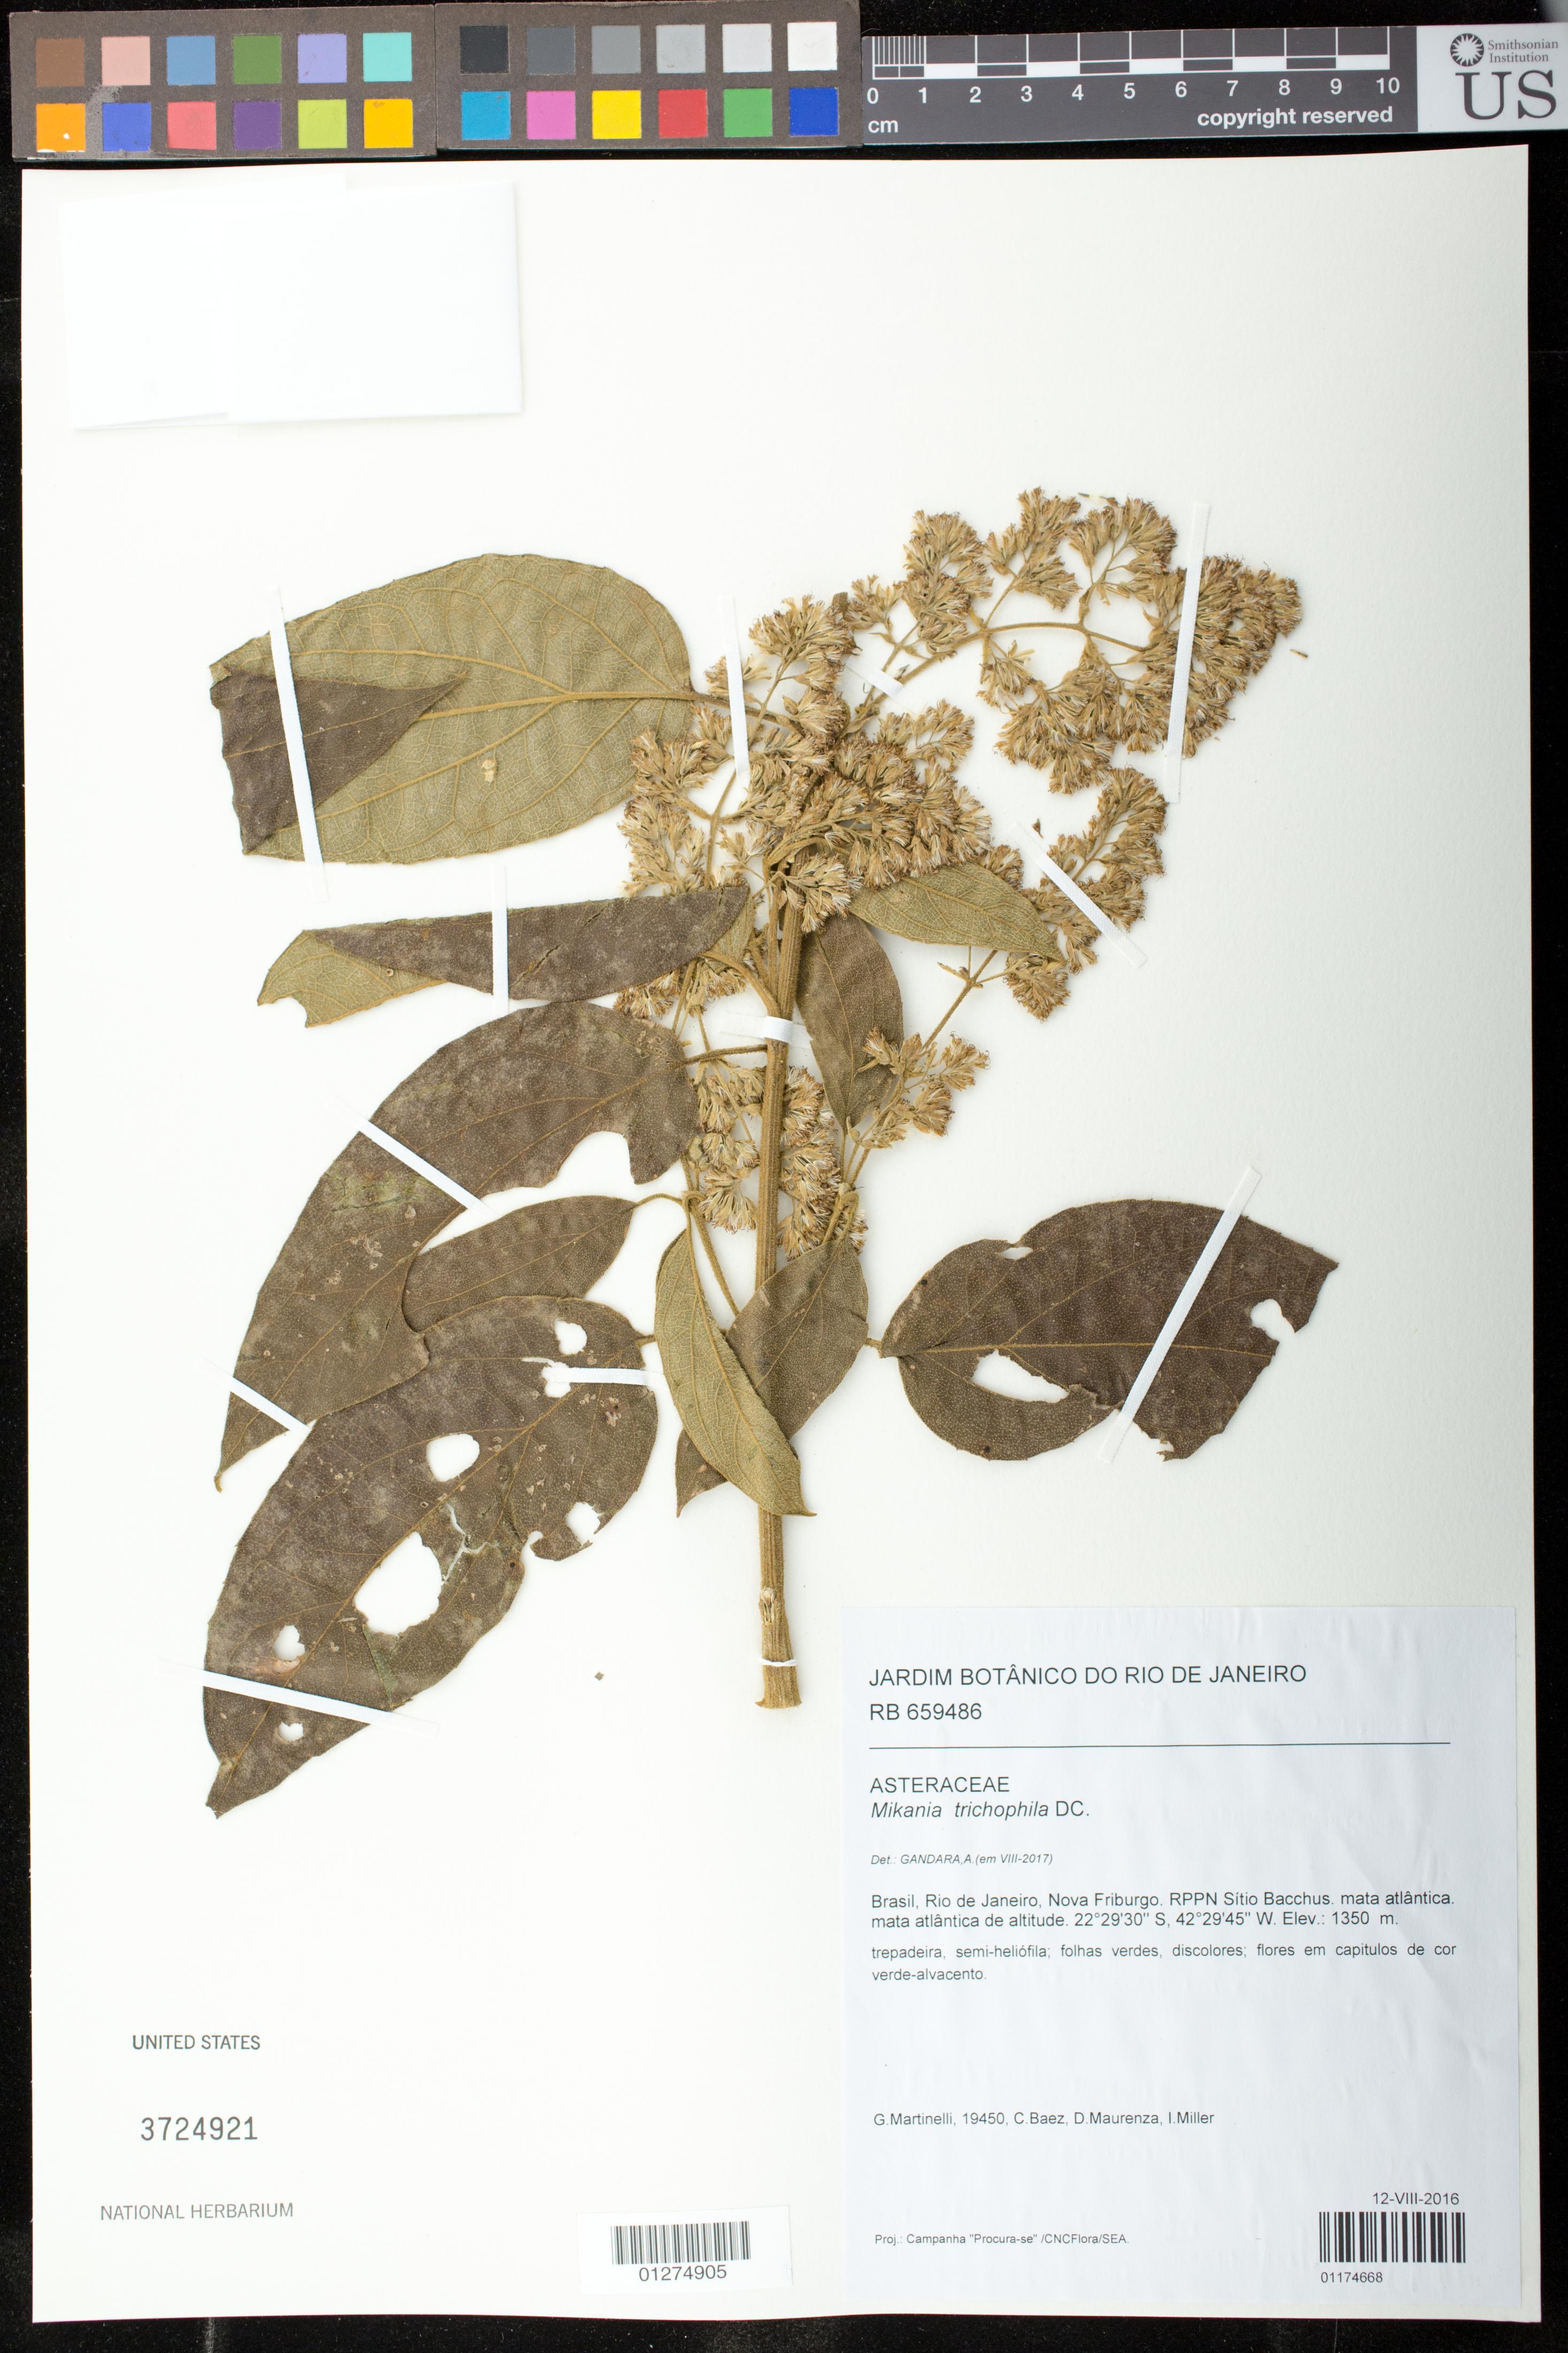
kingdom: Plantae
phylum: Tracheophyta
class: Magnoliopsida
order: Asterales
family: Asteraceae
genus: Mikania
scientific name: Mikania trichophila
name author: DC.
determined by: Gándara, A.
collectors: G. Martinelli, C. Baez, D. Maurenza & I. Miller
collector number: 19450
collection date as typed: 12 VIII 2016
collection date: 2016-08-12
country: Brazil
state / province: Rio de Janeiro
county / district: Nova Friburgo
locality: RPPN Sitio Bacchus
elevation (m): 1350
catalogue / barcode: US 3724921